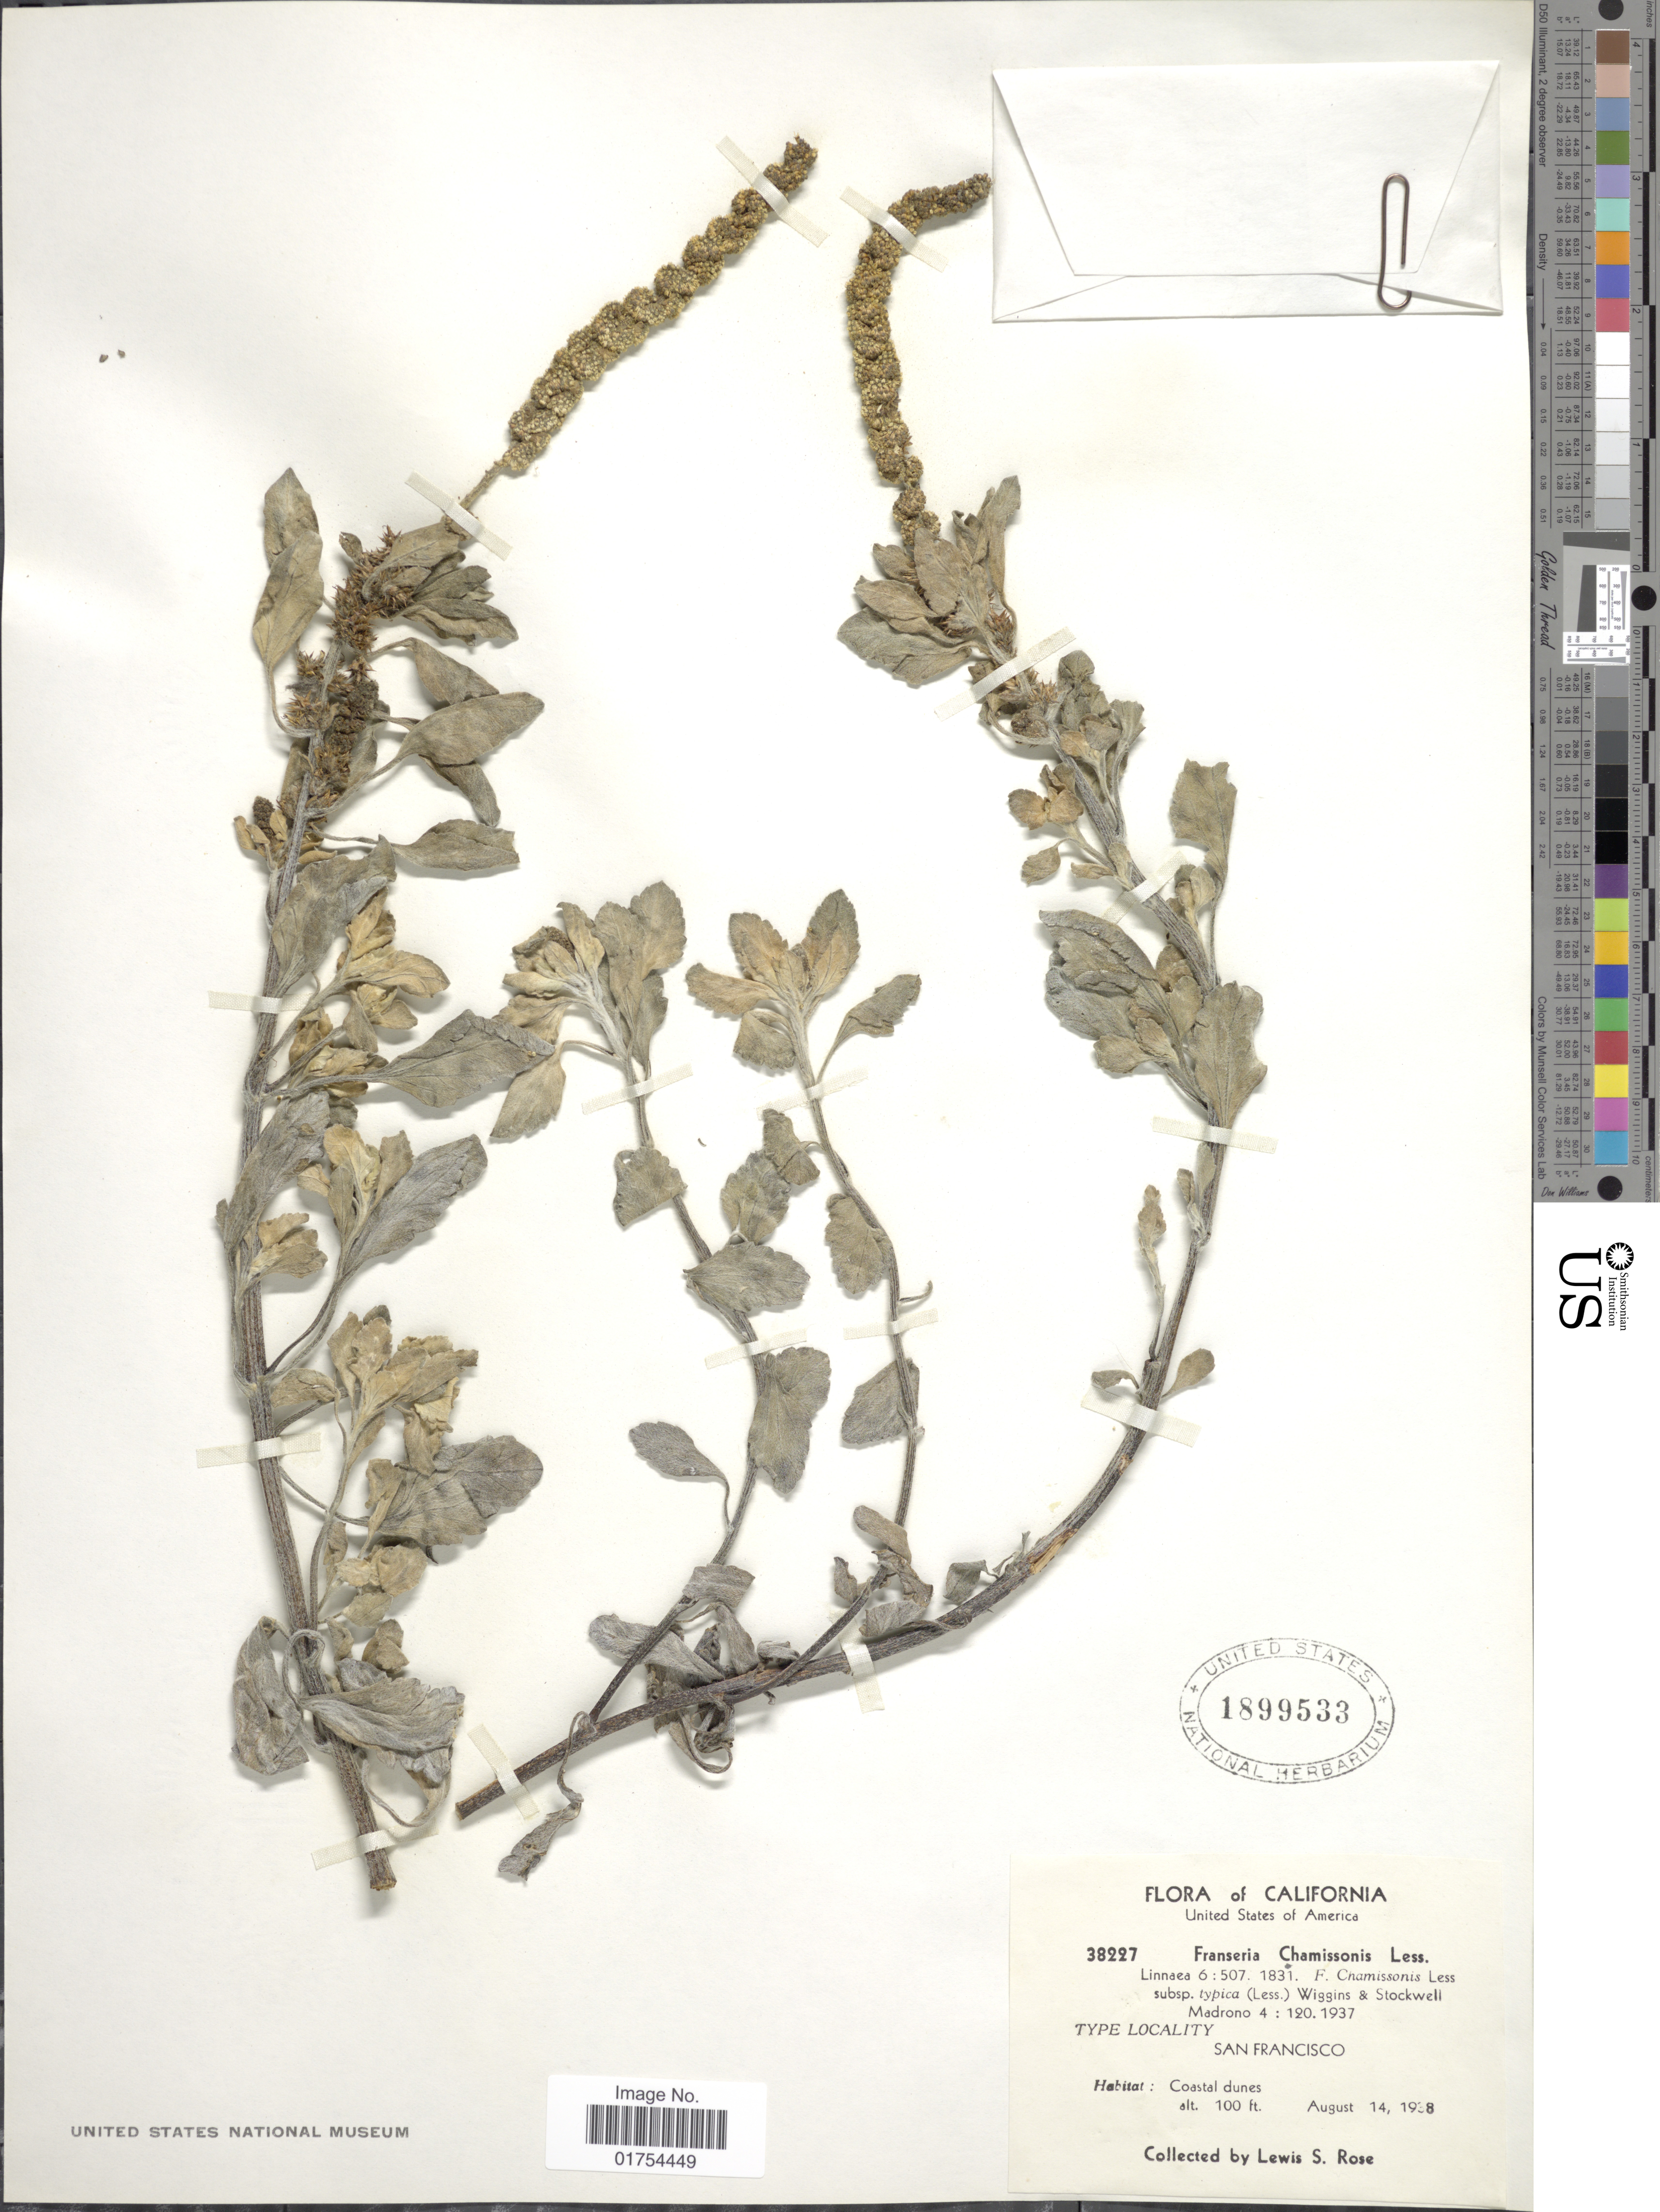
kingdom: Plantae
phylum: Tracheophyta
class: Magnoliopsida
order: Asterales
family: Asteraceae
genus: Franseria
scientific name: Franseria chamissonis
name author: Less.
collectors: L. S. Rose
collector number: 38227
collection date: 1938-08-14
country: United States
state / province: California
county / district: San Francisco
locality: San Francisco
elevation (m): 30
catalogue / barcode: US 1899533